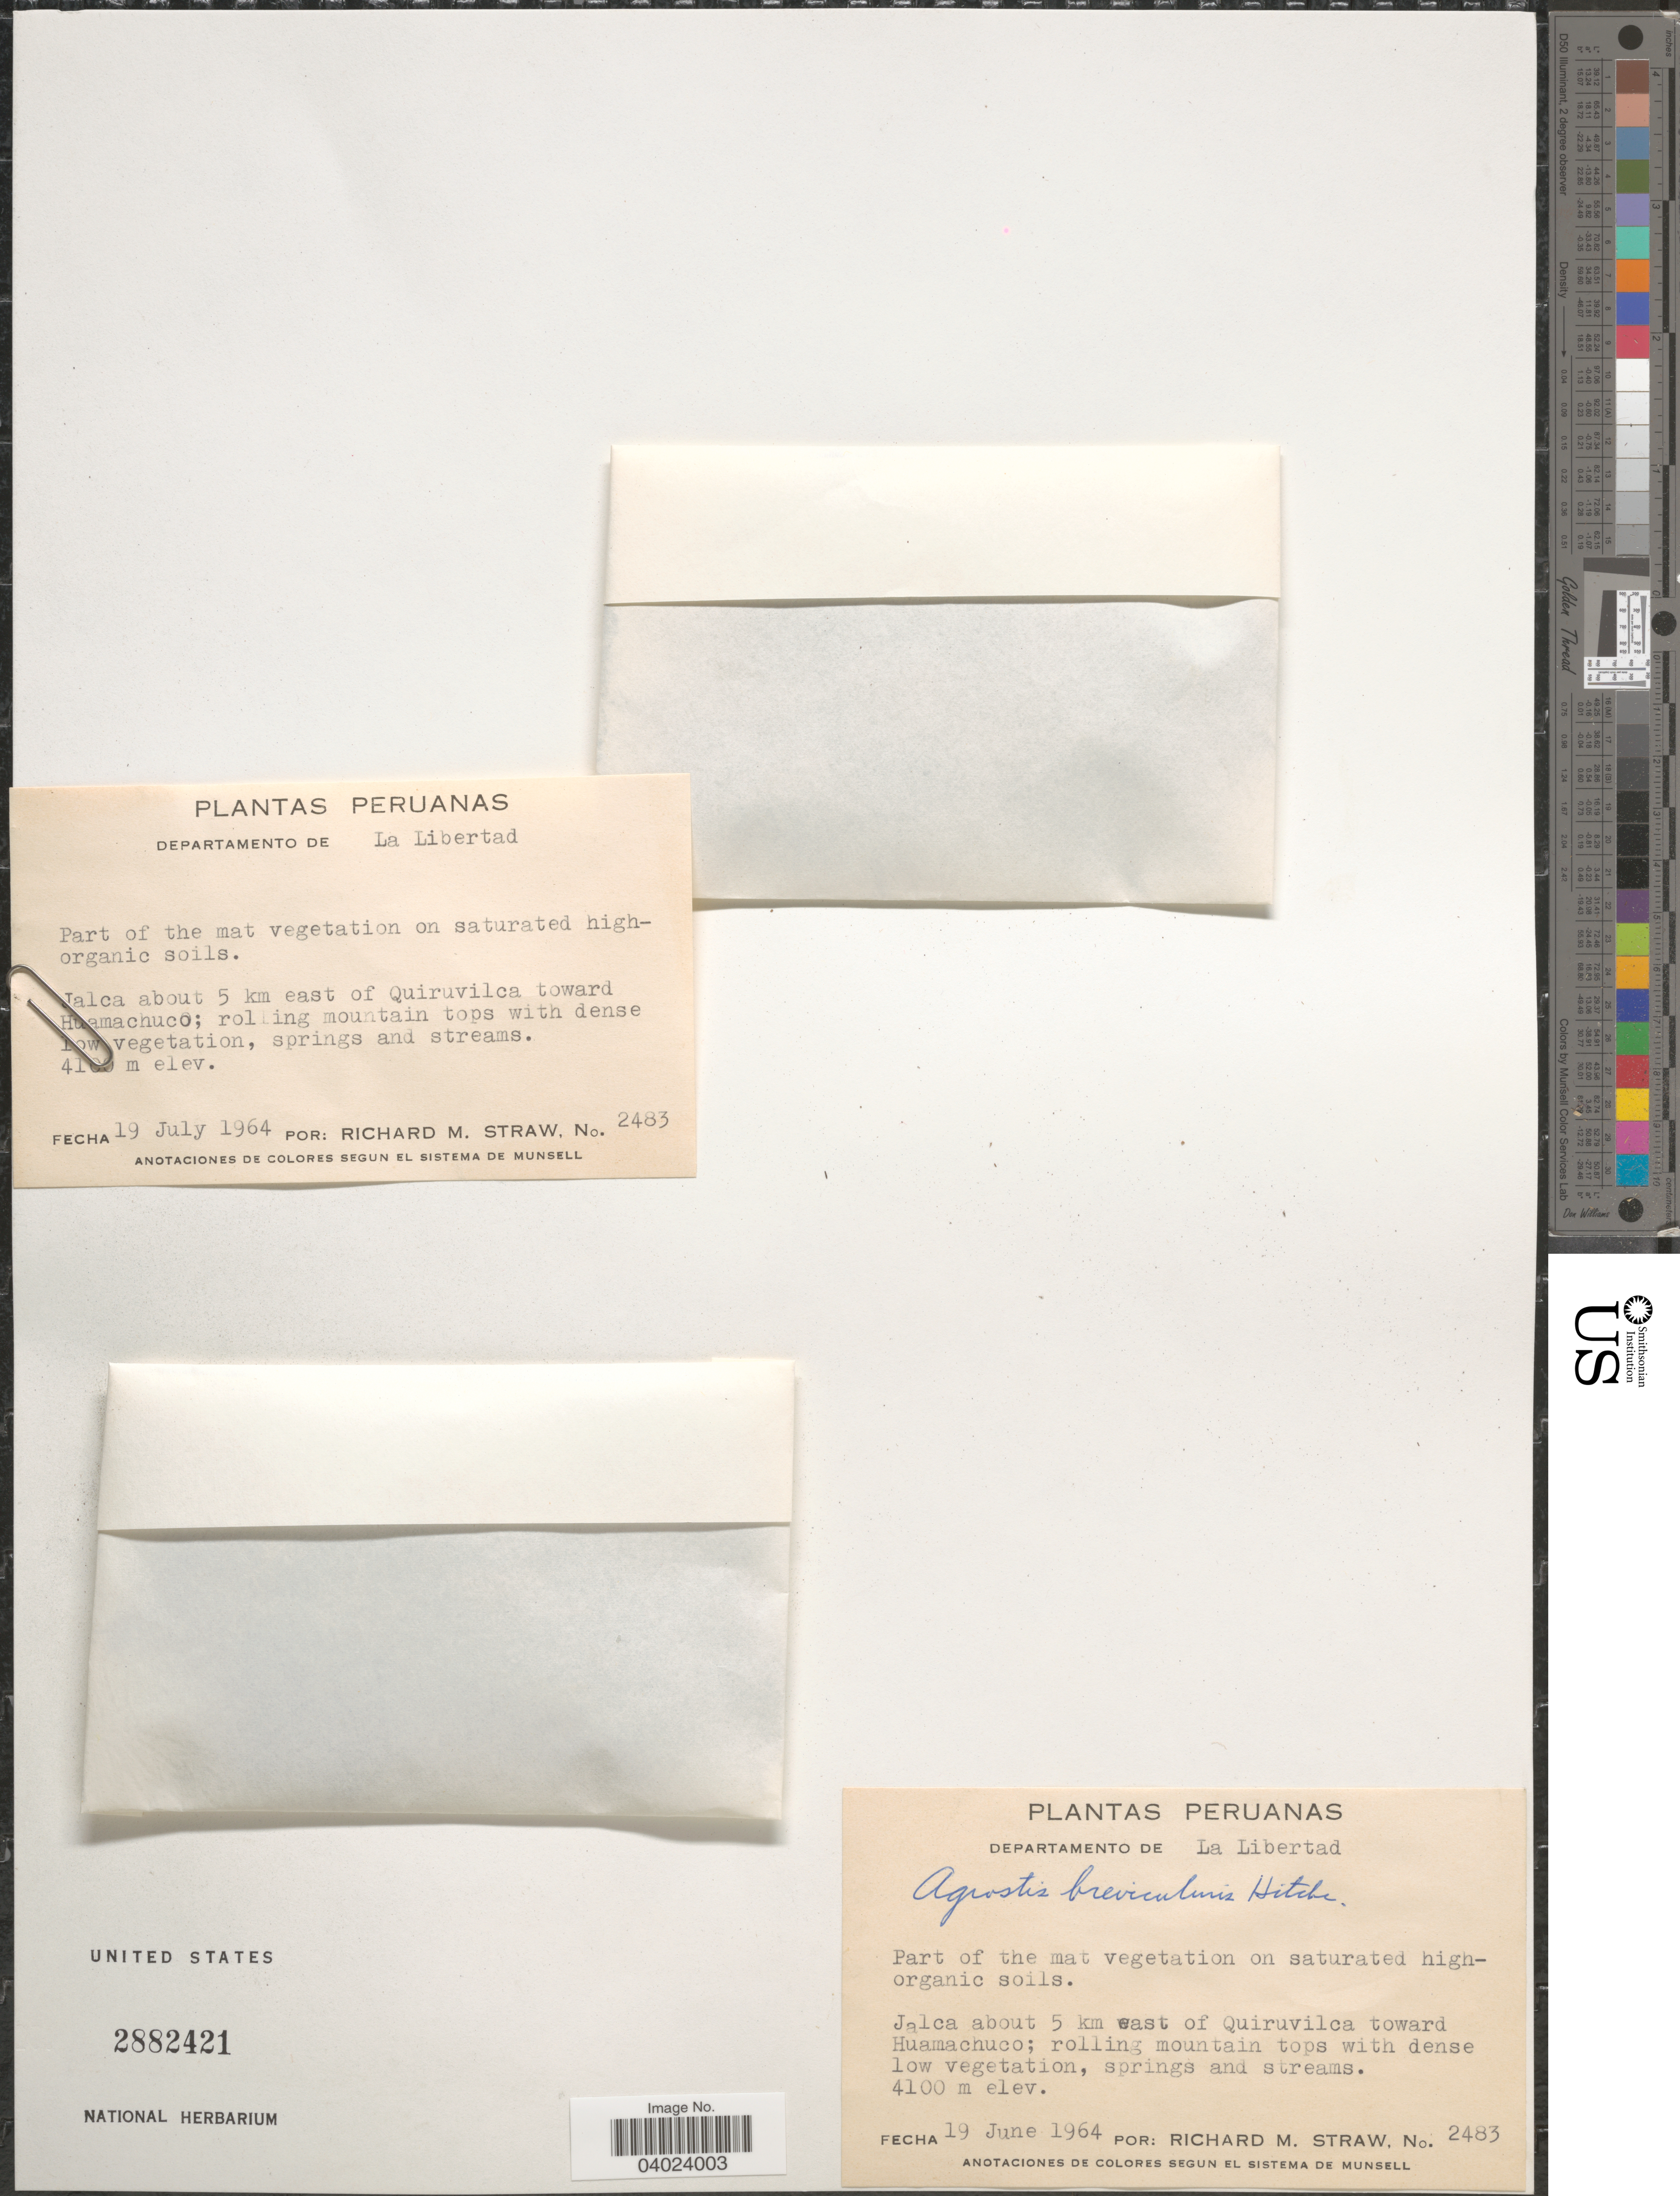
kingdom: Plantae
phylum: Tracheophyta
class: Liliopsida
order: Poales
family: Poaceae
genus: Agrostis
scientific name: Agrostis breviculmis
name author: Hitchc.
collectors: R. M. Straw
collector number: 2483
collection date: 1964-06-19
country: Peru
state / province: La Libertad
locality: Departamento de La Libertad. Jalca about 5 km east of Quiruvilca toward Huamachuco.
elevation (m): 4100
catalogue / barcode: US 2882421